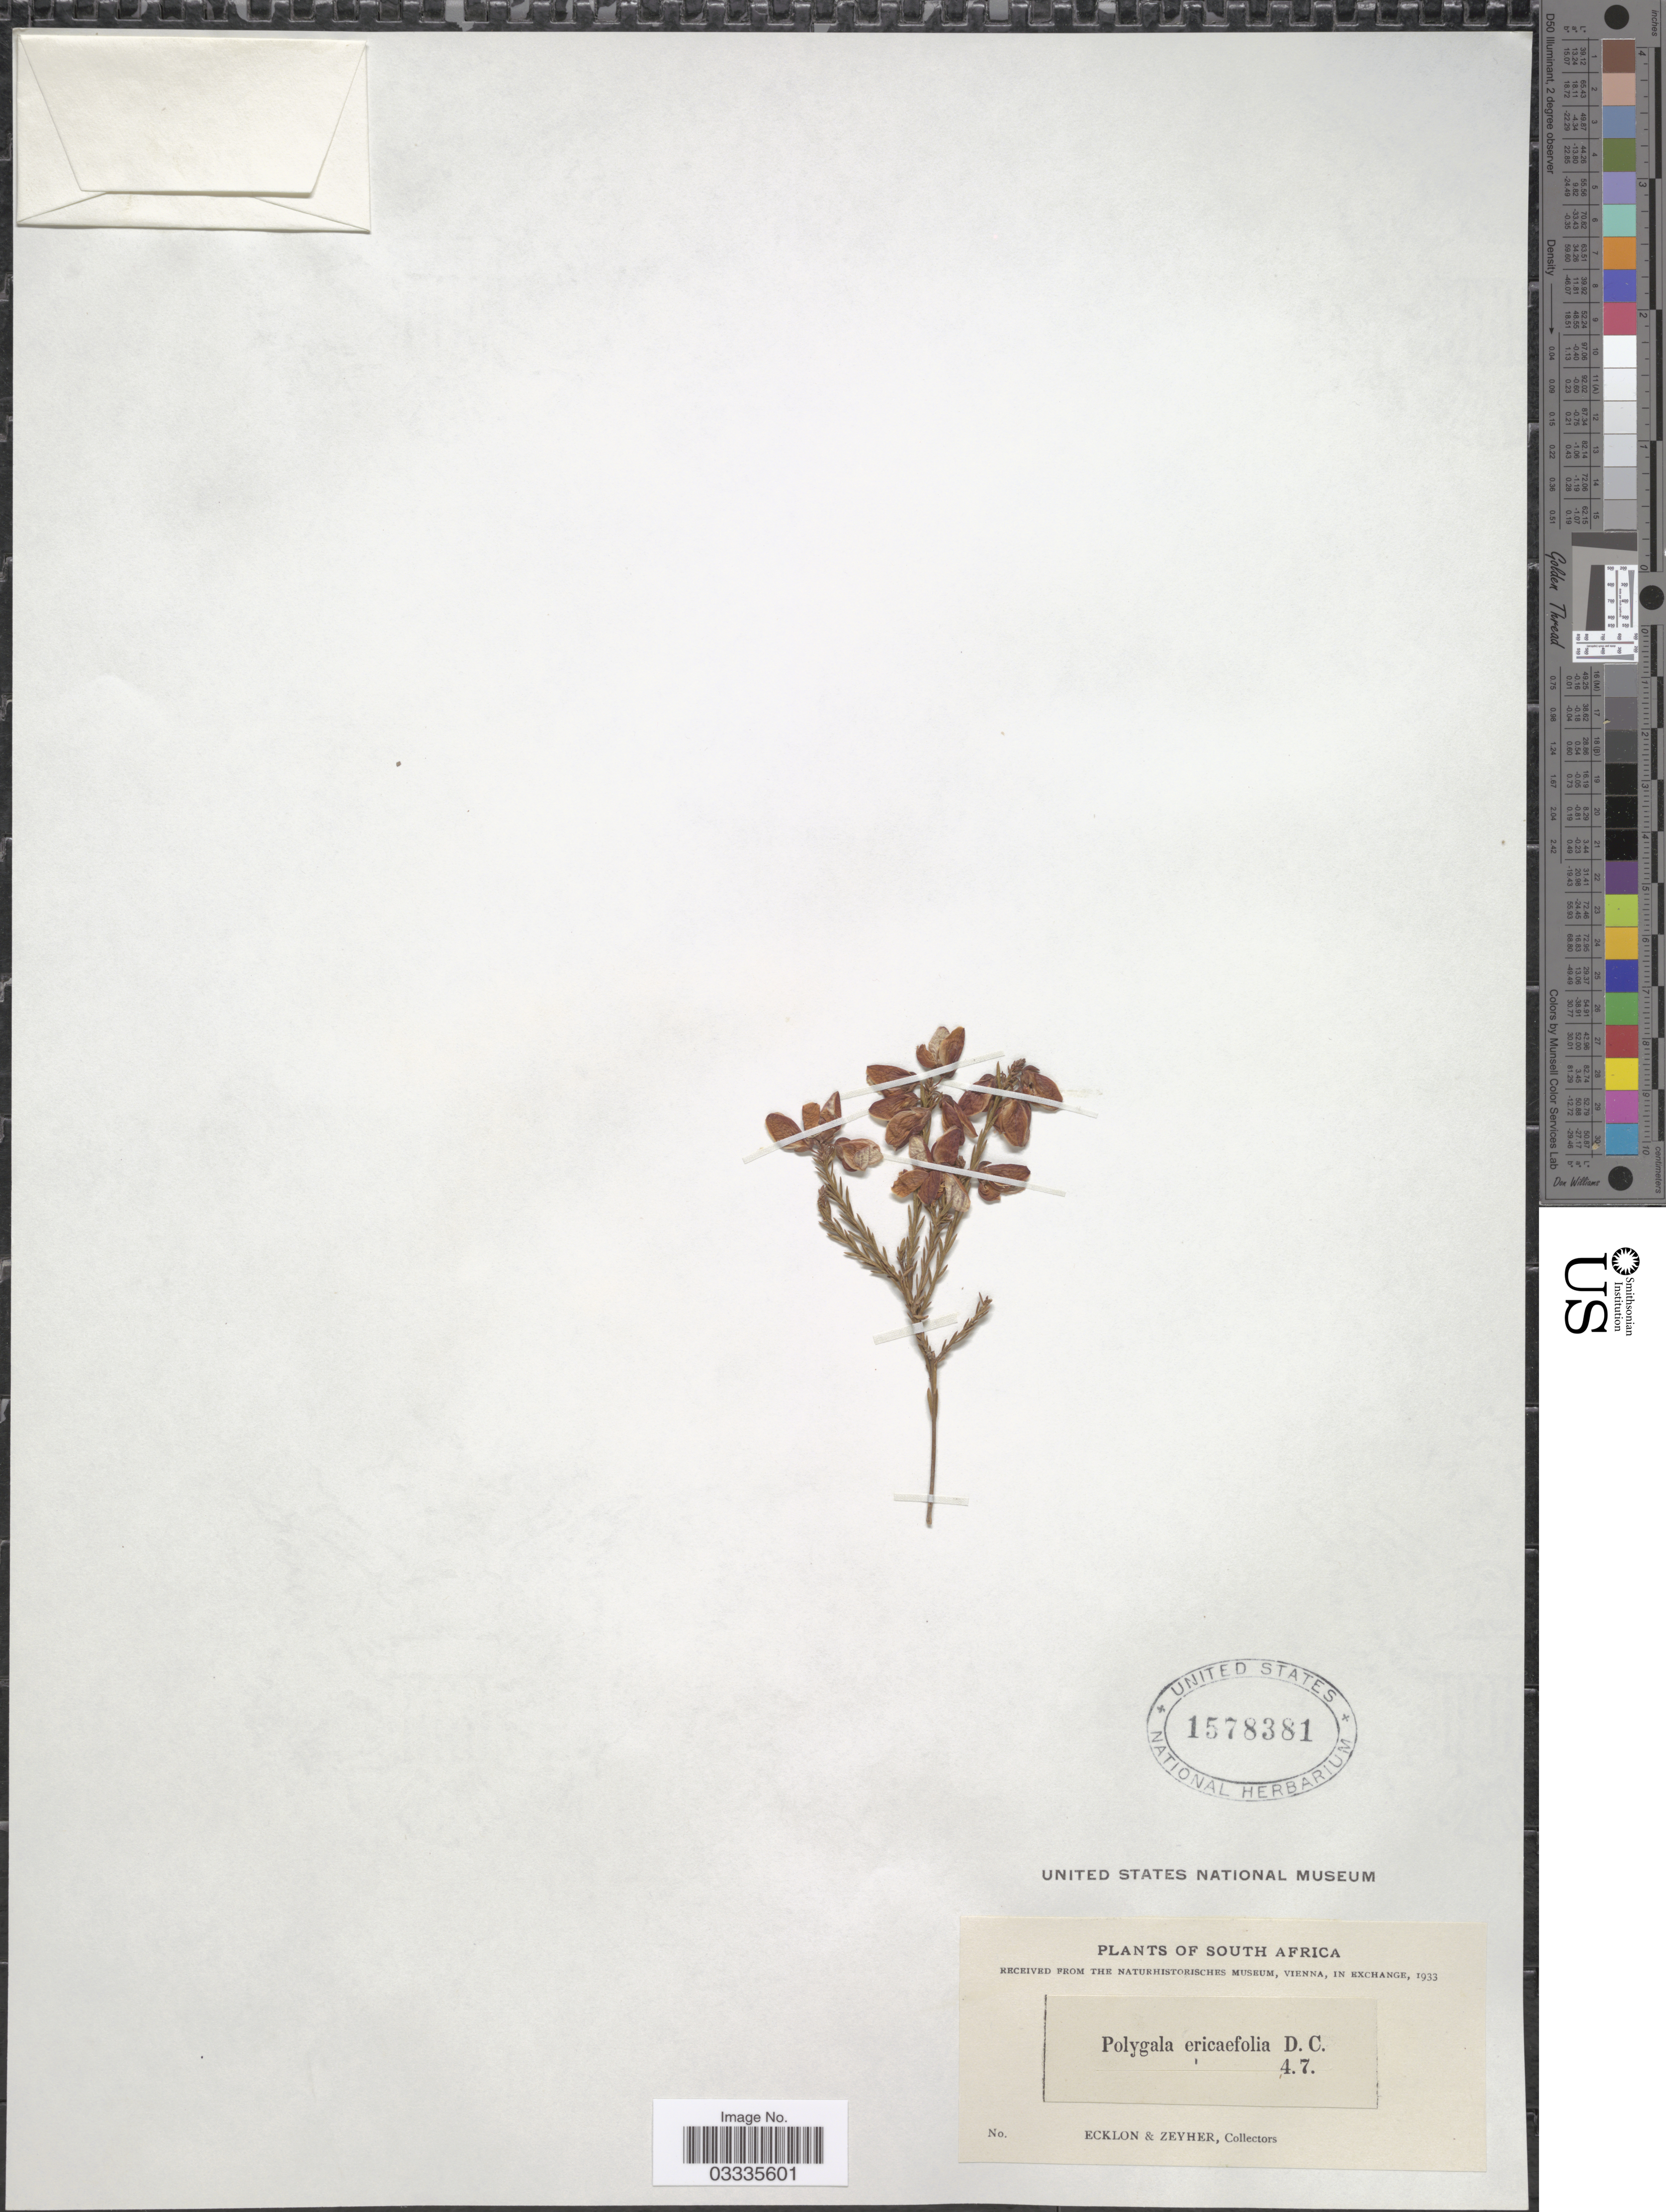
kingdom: Plantae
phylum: Tracheophyta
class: Magnoliopsida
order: Fabales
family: Polygalaceae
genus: Polygala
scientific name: Polygala ericifolia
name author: DC.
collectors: -. Ecklon & -. Zeyher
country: South Africa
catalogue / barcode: US 1578381